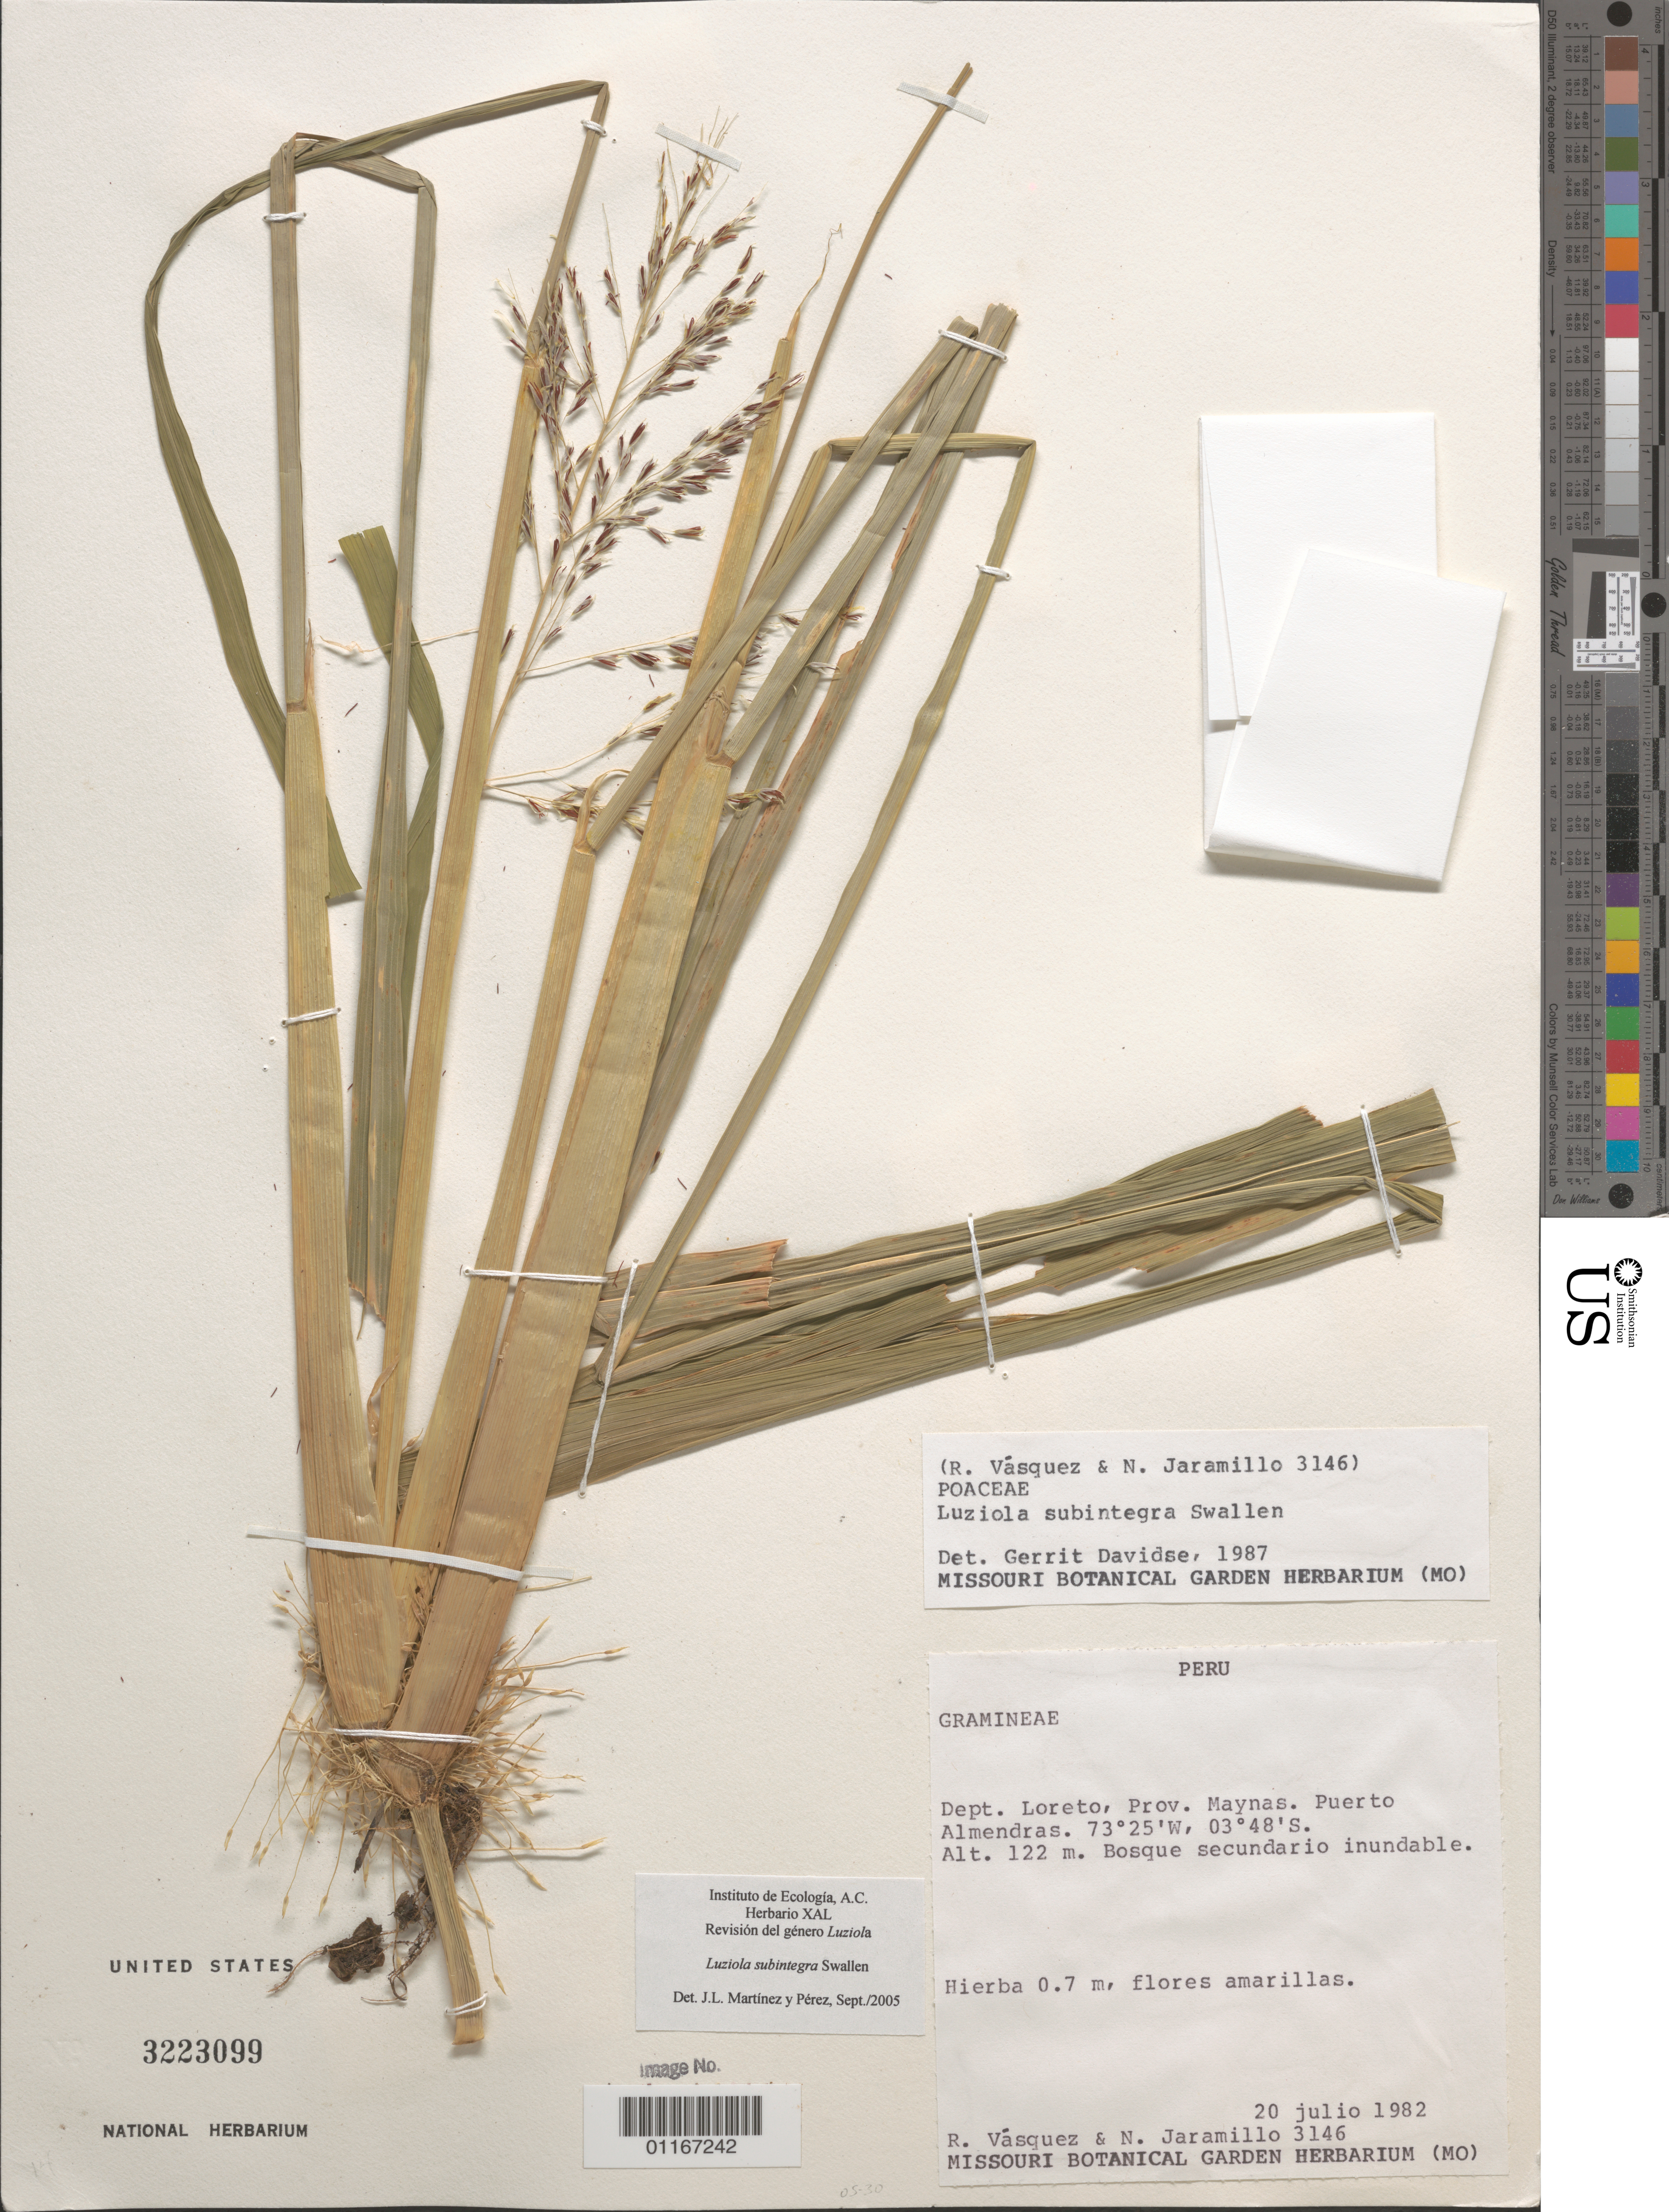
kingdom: Plantae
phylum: Tracheophyta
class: Liliopsida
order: Poales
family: Poaceae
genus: Luziola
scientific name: Luziola subintegra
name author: Swallen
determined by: Martinez, J. L.; Pérez, A.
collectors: R. Vásquez & N. Jaramillo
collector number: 3146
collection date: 1982-06-20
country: Peru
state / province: Loreto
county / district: Maynas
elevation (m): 122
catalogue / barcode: US 3223099